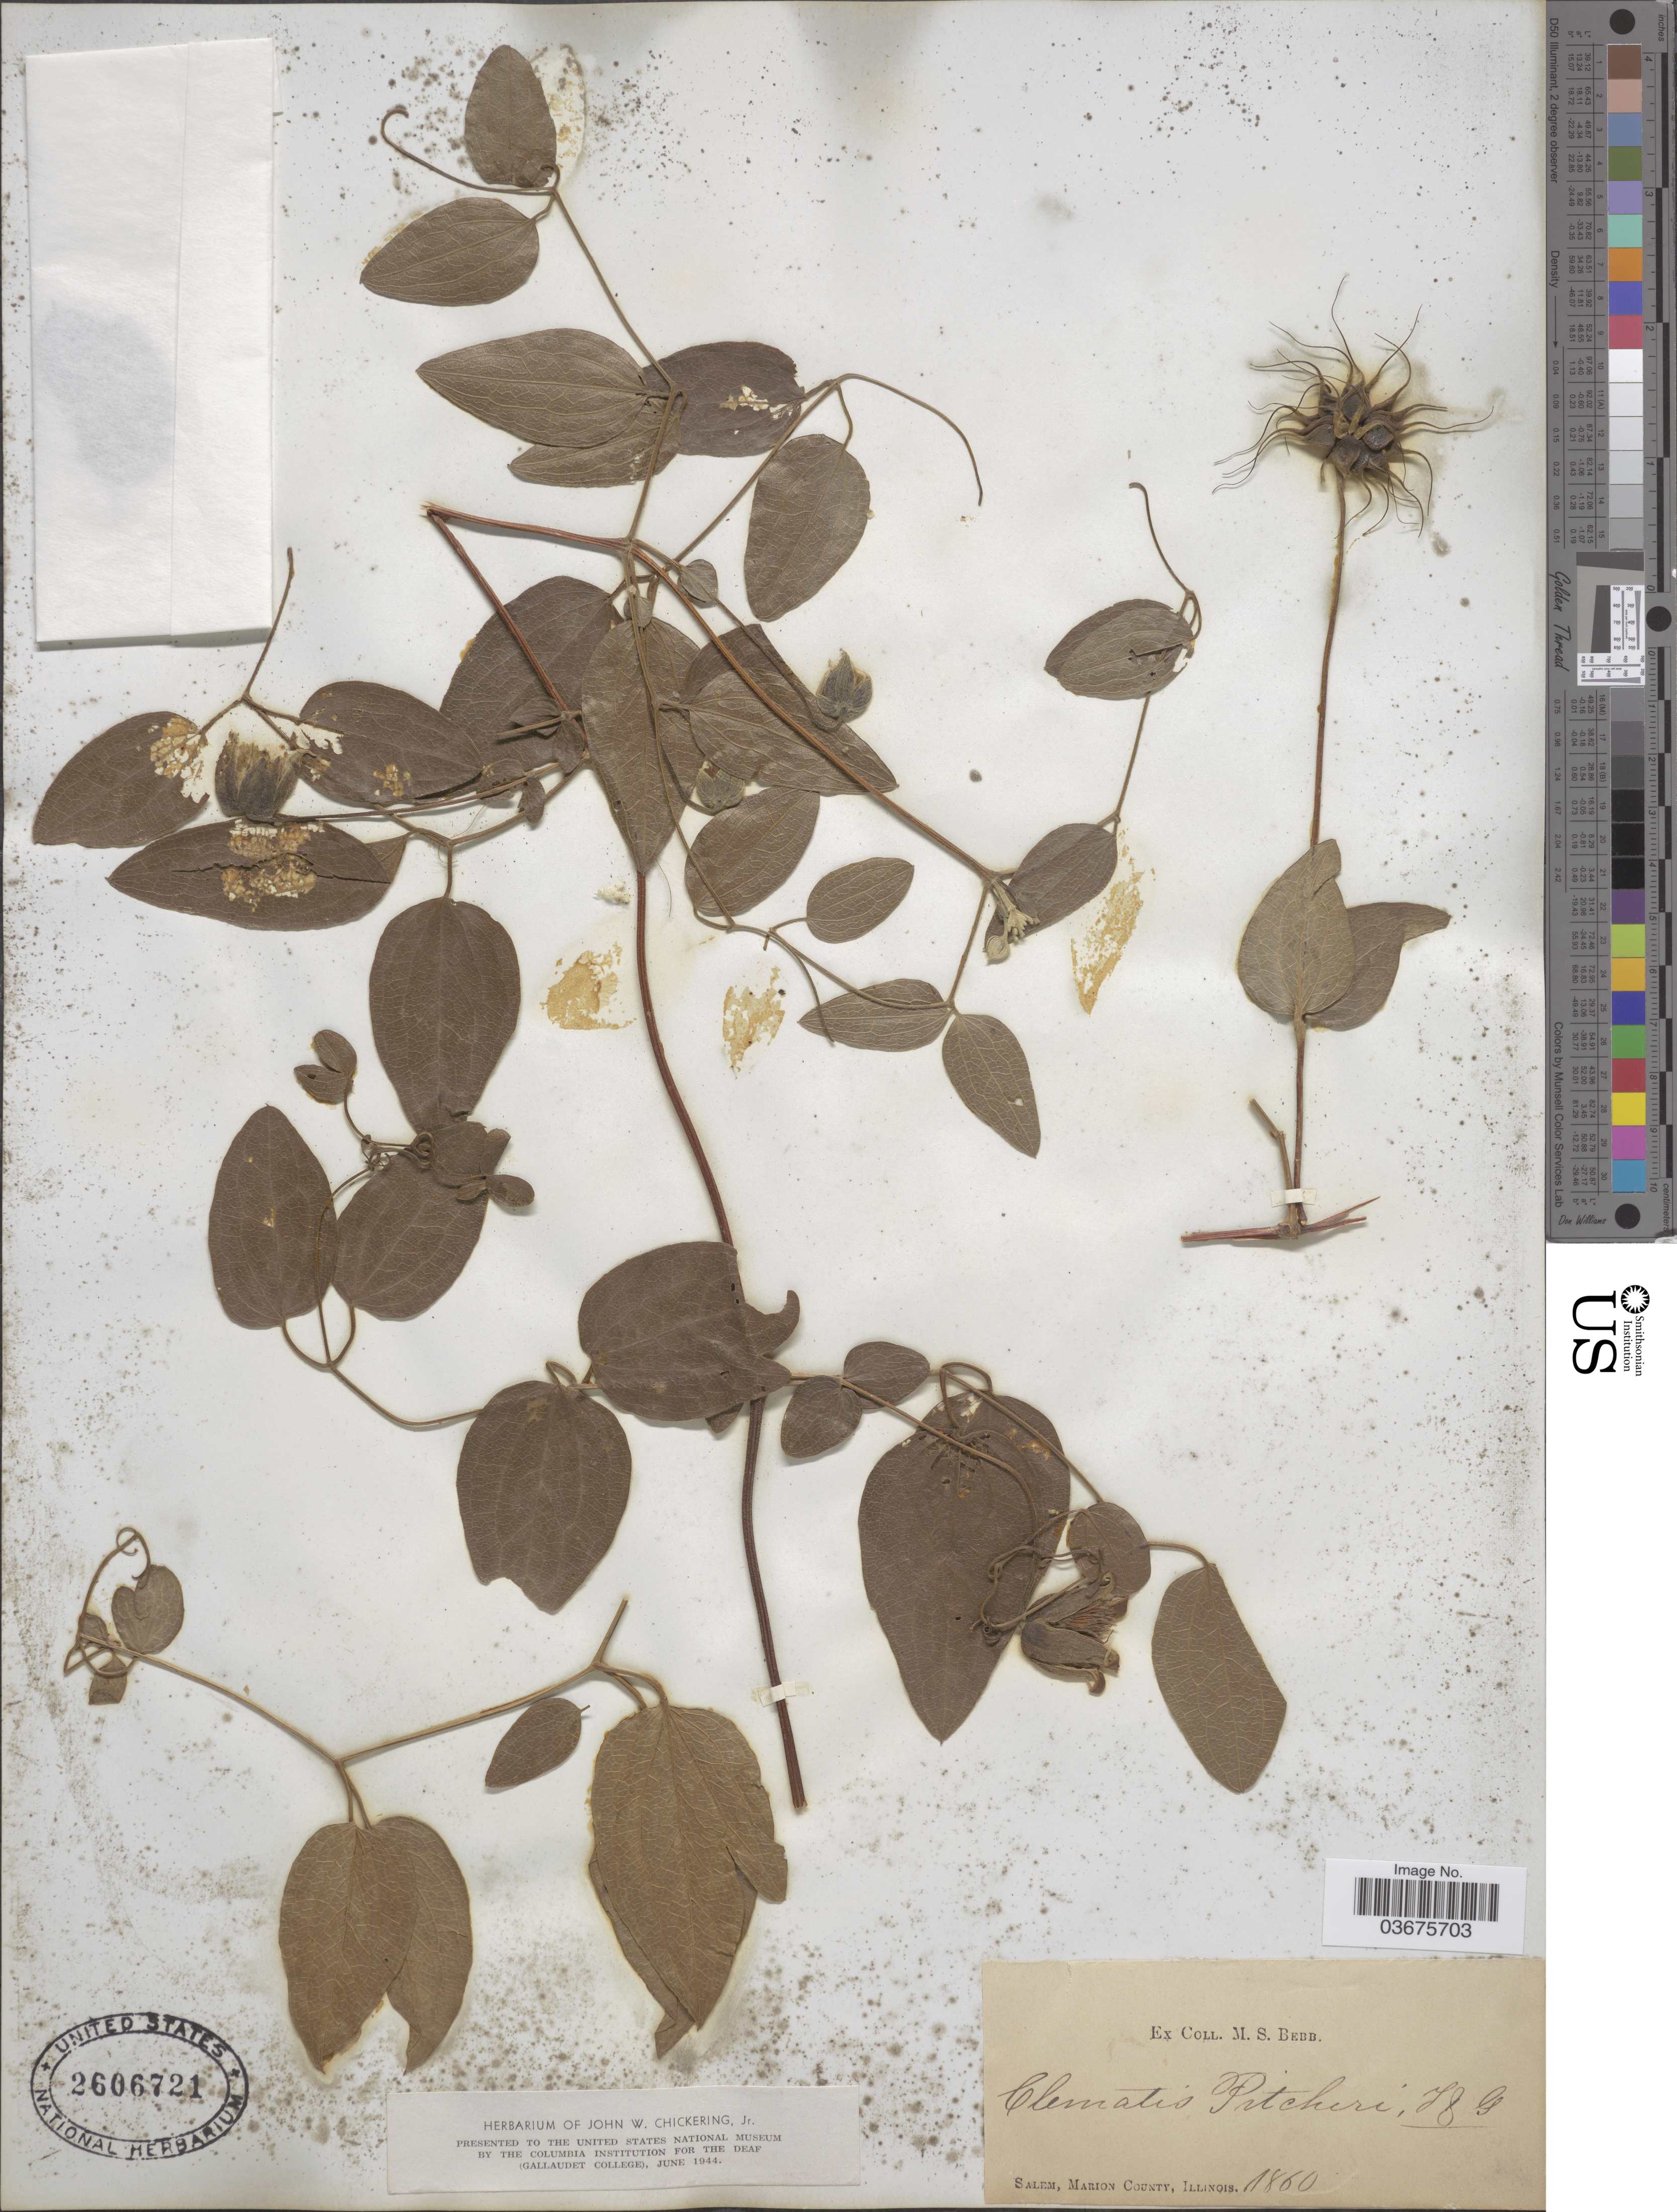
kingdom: Plantae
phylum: Tracheophyta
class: Magnoliopsida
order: Ranunculales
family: Ranunculaceae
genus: Clematis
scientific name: Clematis sp.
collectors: M. Bebb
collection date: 1860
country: United States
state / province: Illinois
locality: Salem, Marion County.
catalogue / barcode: US 2606721